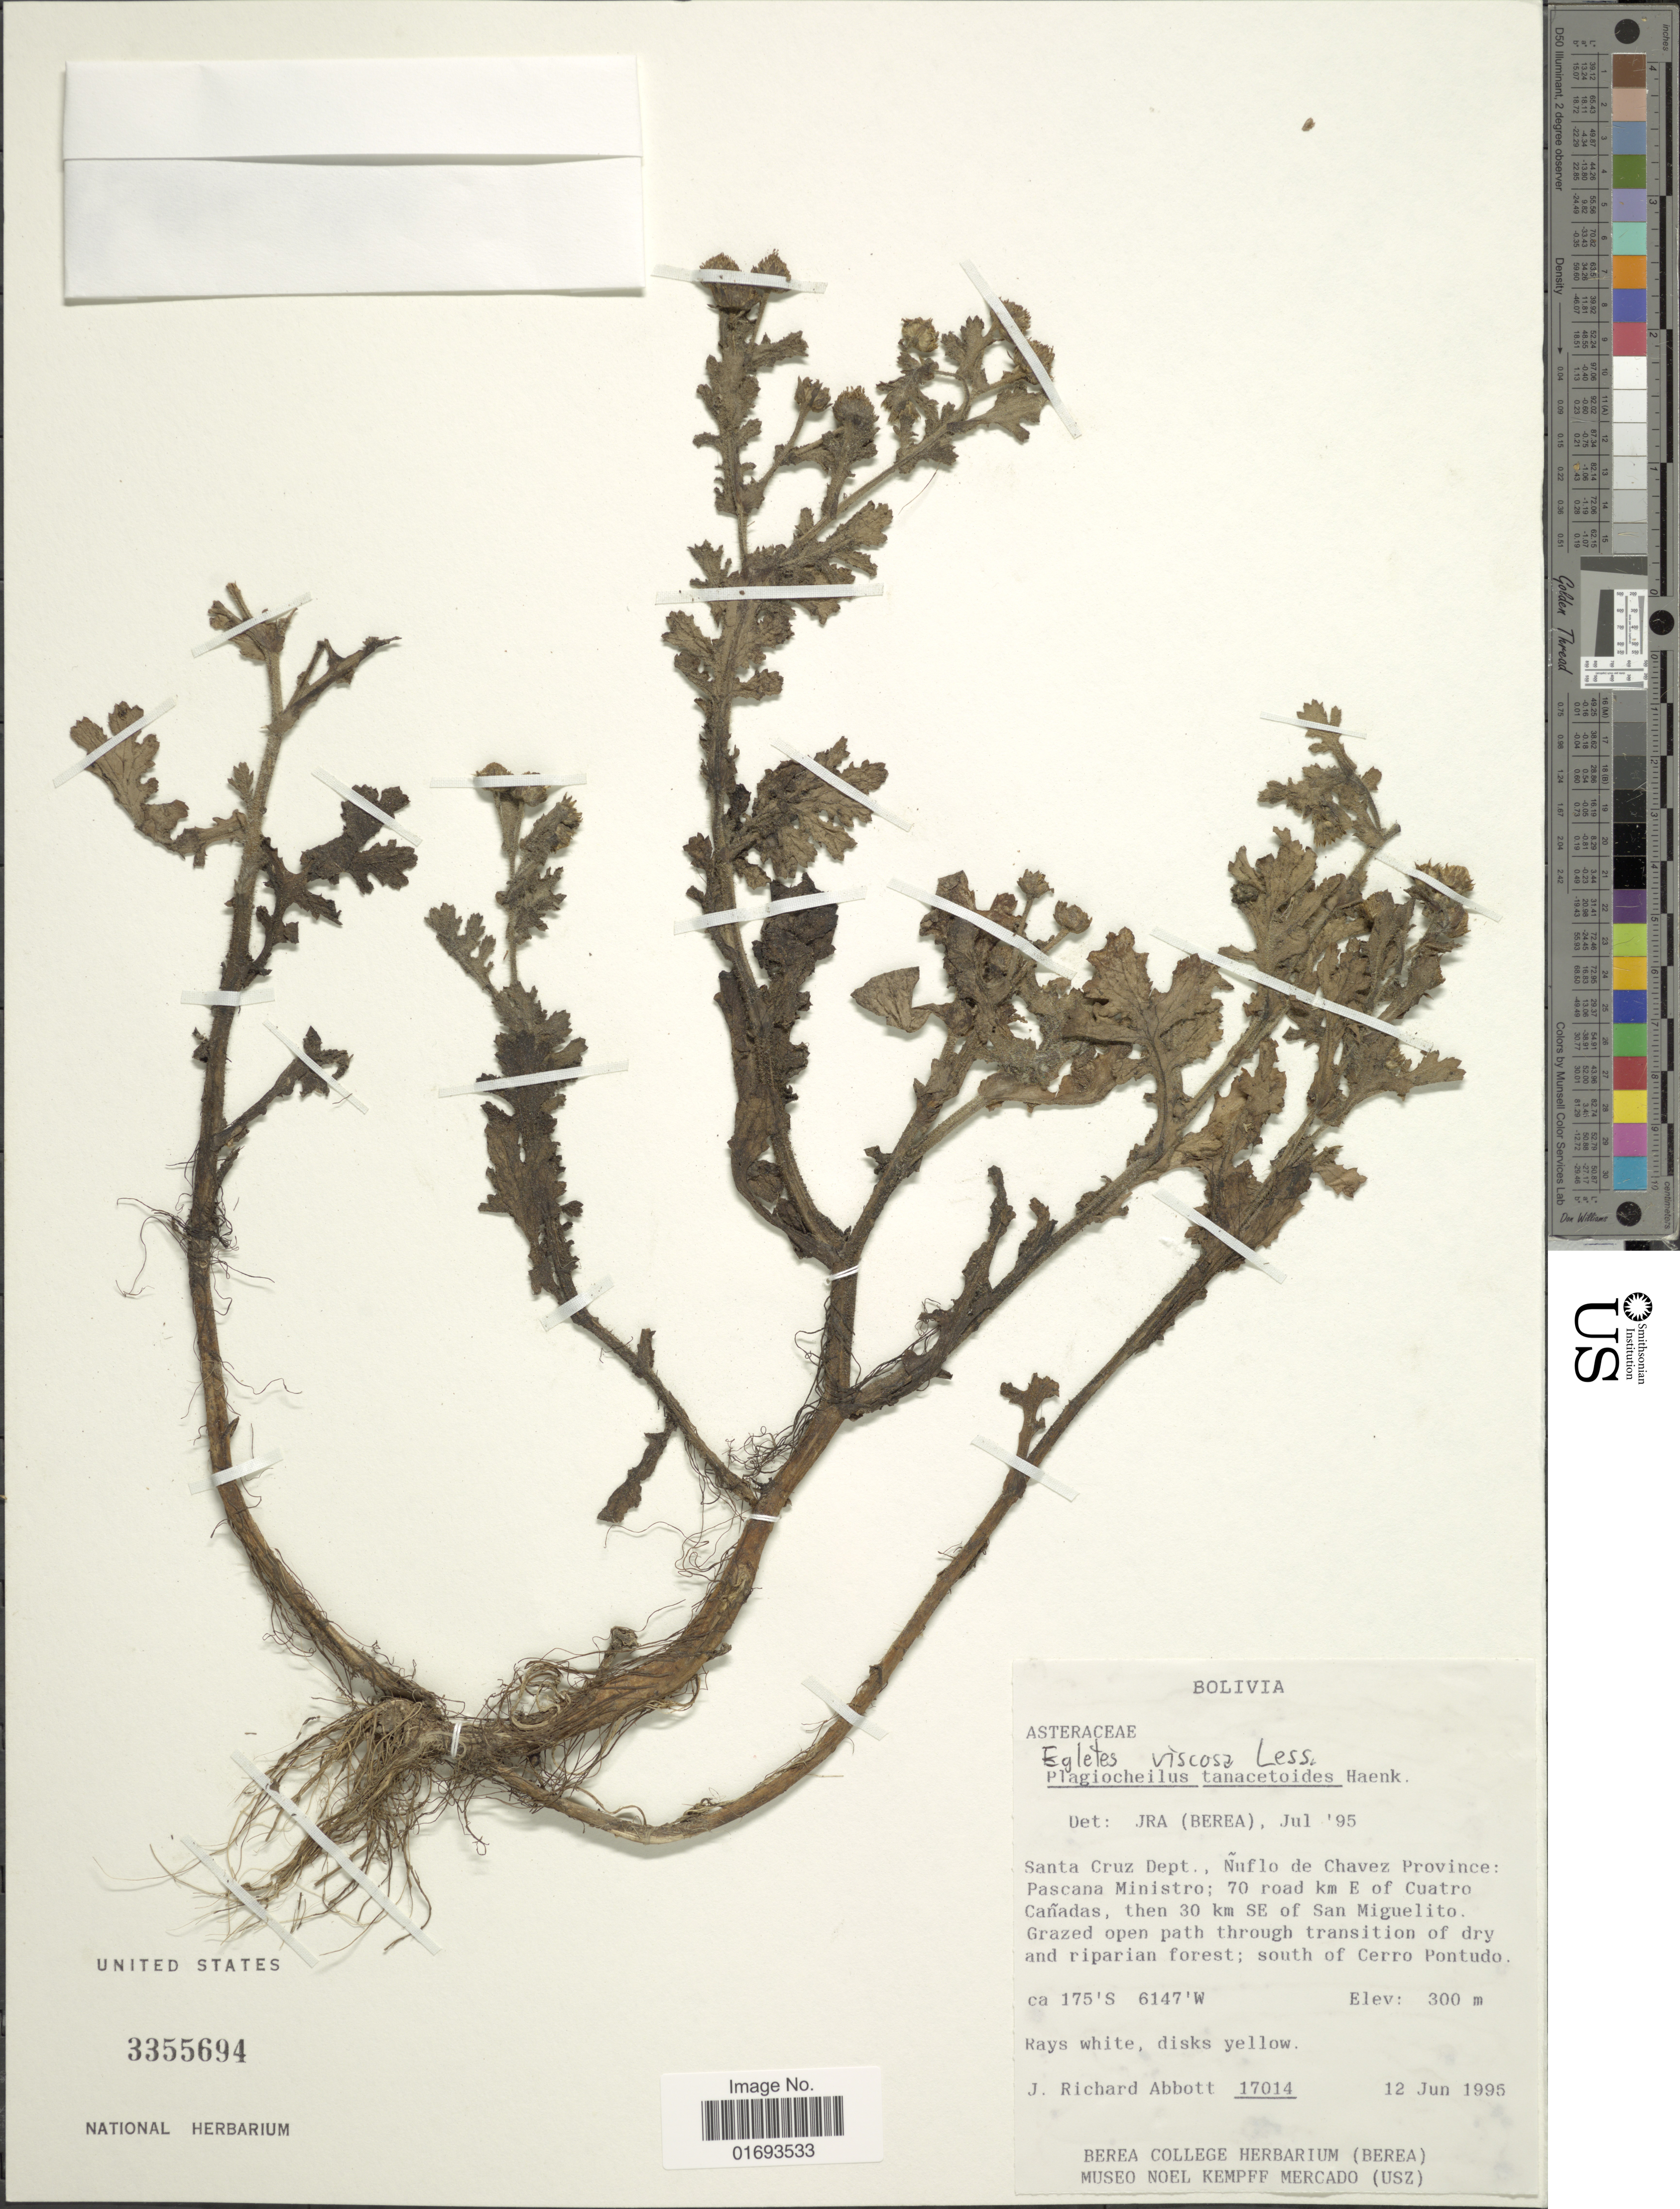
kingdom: Plantae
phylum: Tracheophyta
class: Magnoliopsida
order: Asterales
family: Asteraceae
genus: Egletes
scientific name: Egletes viscosa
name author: (L.) Less.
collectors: J. R. Abbott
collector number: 17014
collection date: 1995-06-12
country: Bolivia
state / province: Santa Cruz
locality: Bolivia. Santa Cruz Dept., Nuflo de Chavez Province: Pascana Ministro; 70 road km E of Cuatro Cañadas, then 30 km SE of San Miguelito.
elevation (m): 300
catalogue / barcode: US 3355694